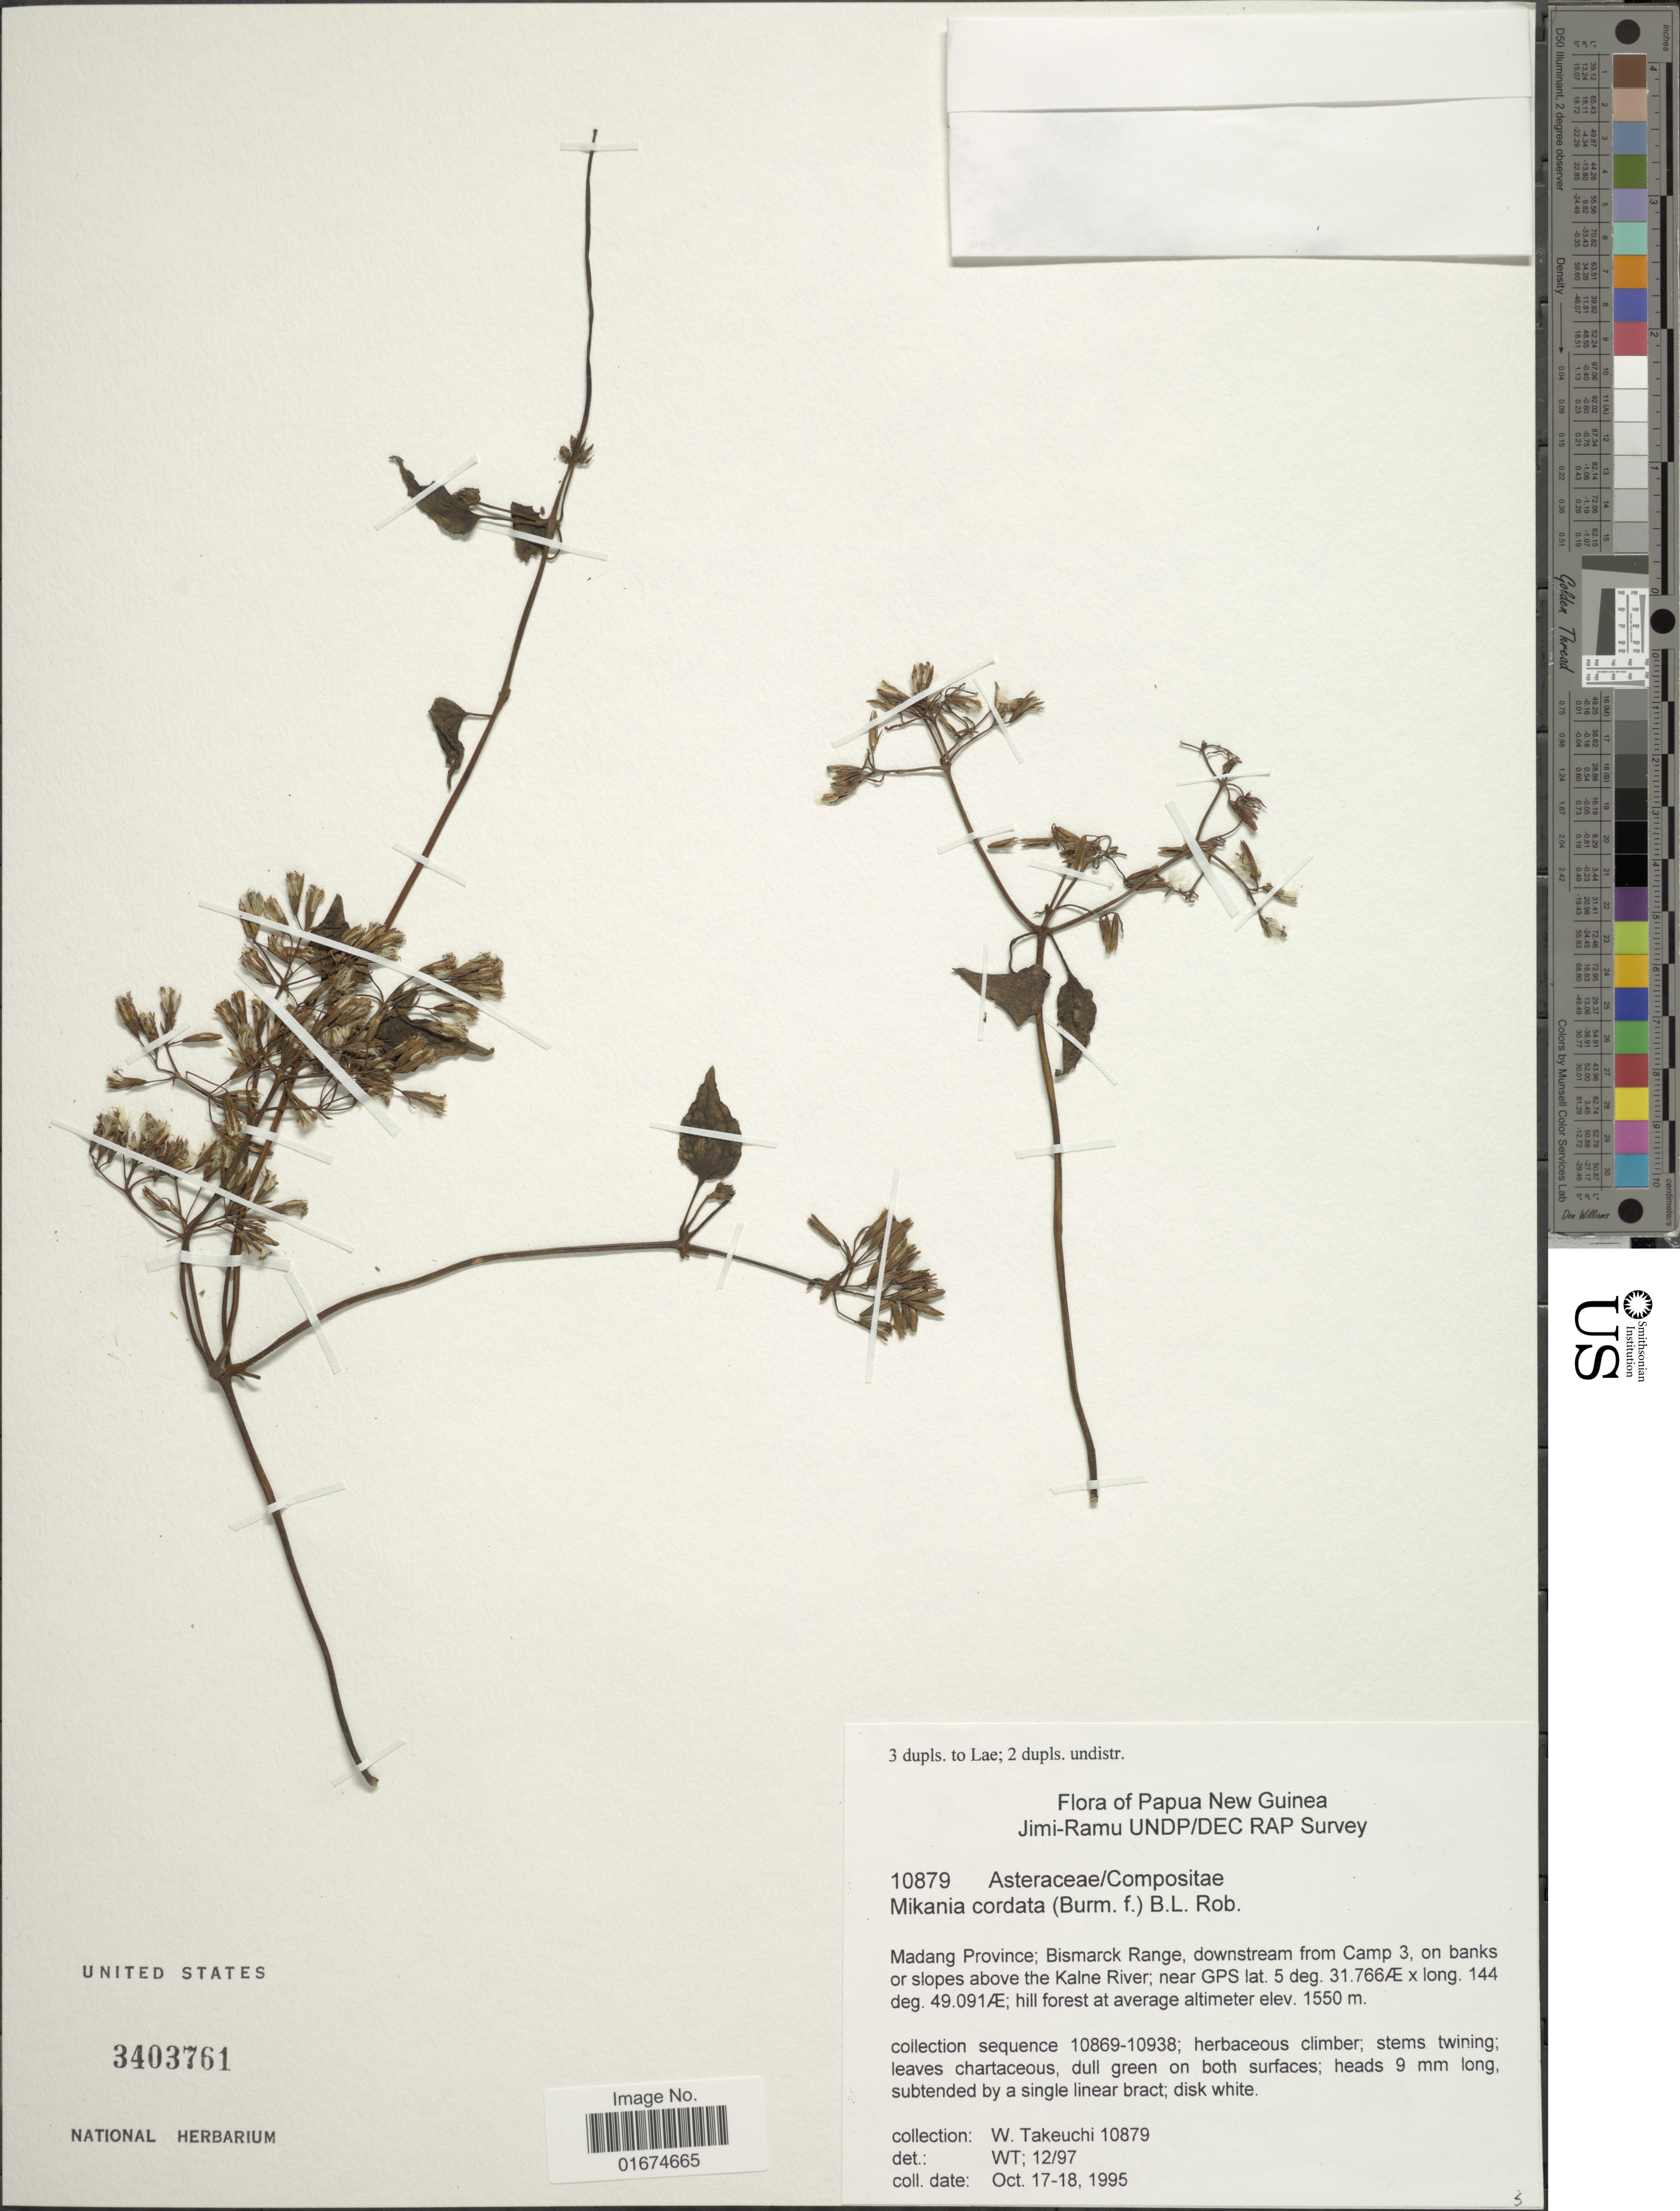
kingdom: Plantae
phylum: Tracheophyta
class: Magnoliopsida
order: Asterales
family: Asteraceae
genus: Mikania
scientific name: Mikania cordata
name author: (Burm. f.) B.L. Rob.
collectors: W. Takeuchi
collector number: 10879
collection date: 1995-10-17/1995-10-18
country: Papua New Guinea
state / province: Madang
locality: Bismarck Range, downstream from Camp 3, on banks or slopes above the Kaine River, near GPS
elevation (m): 1550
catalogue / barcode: US 3403761